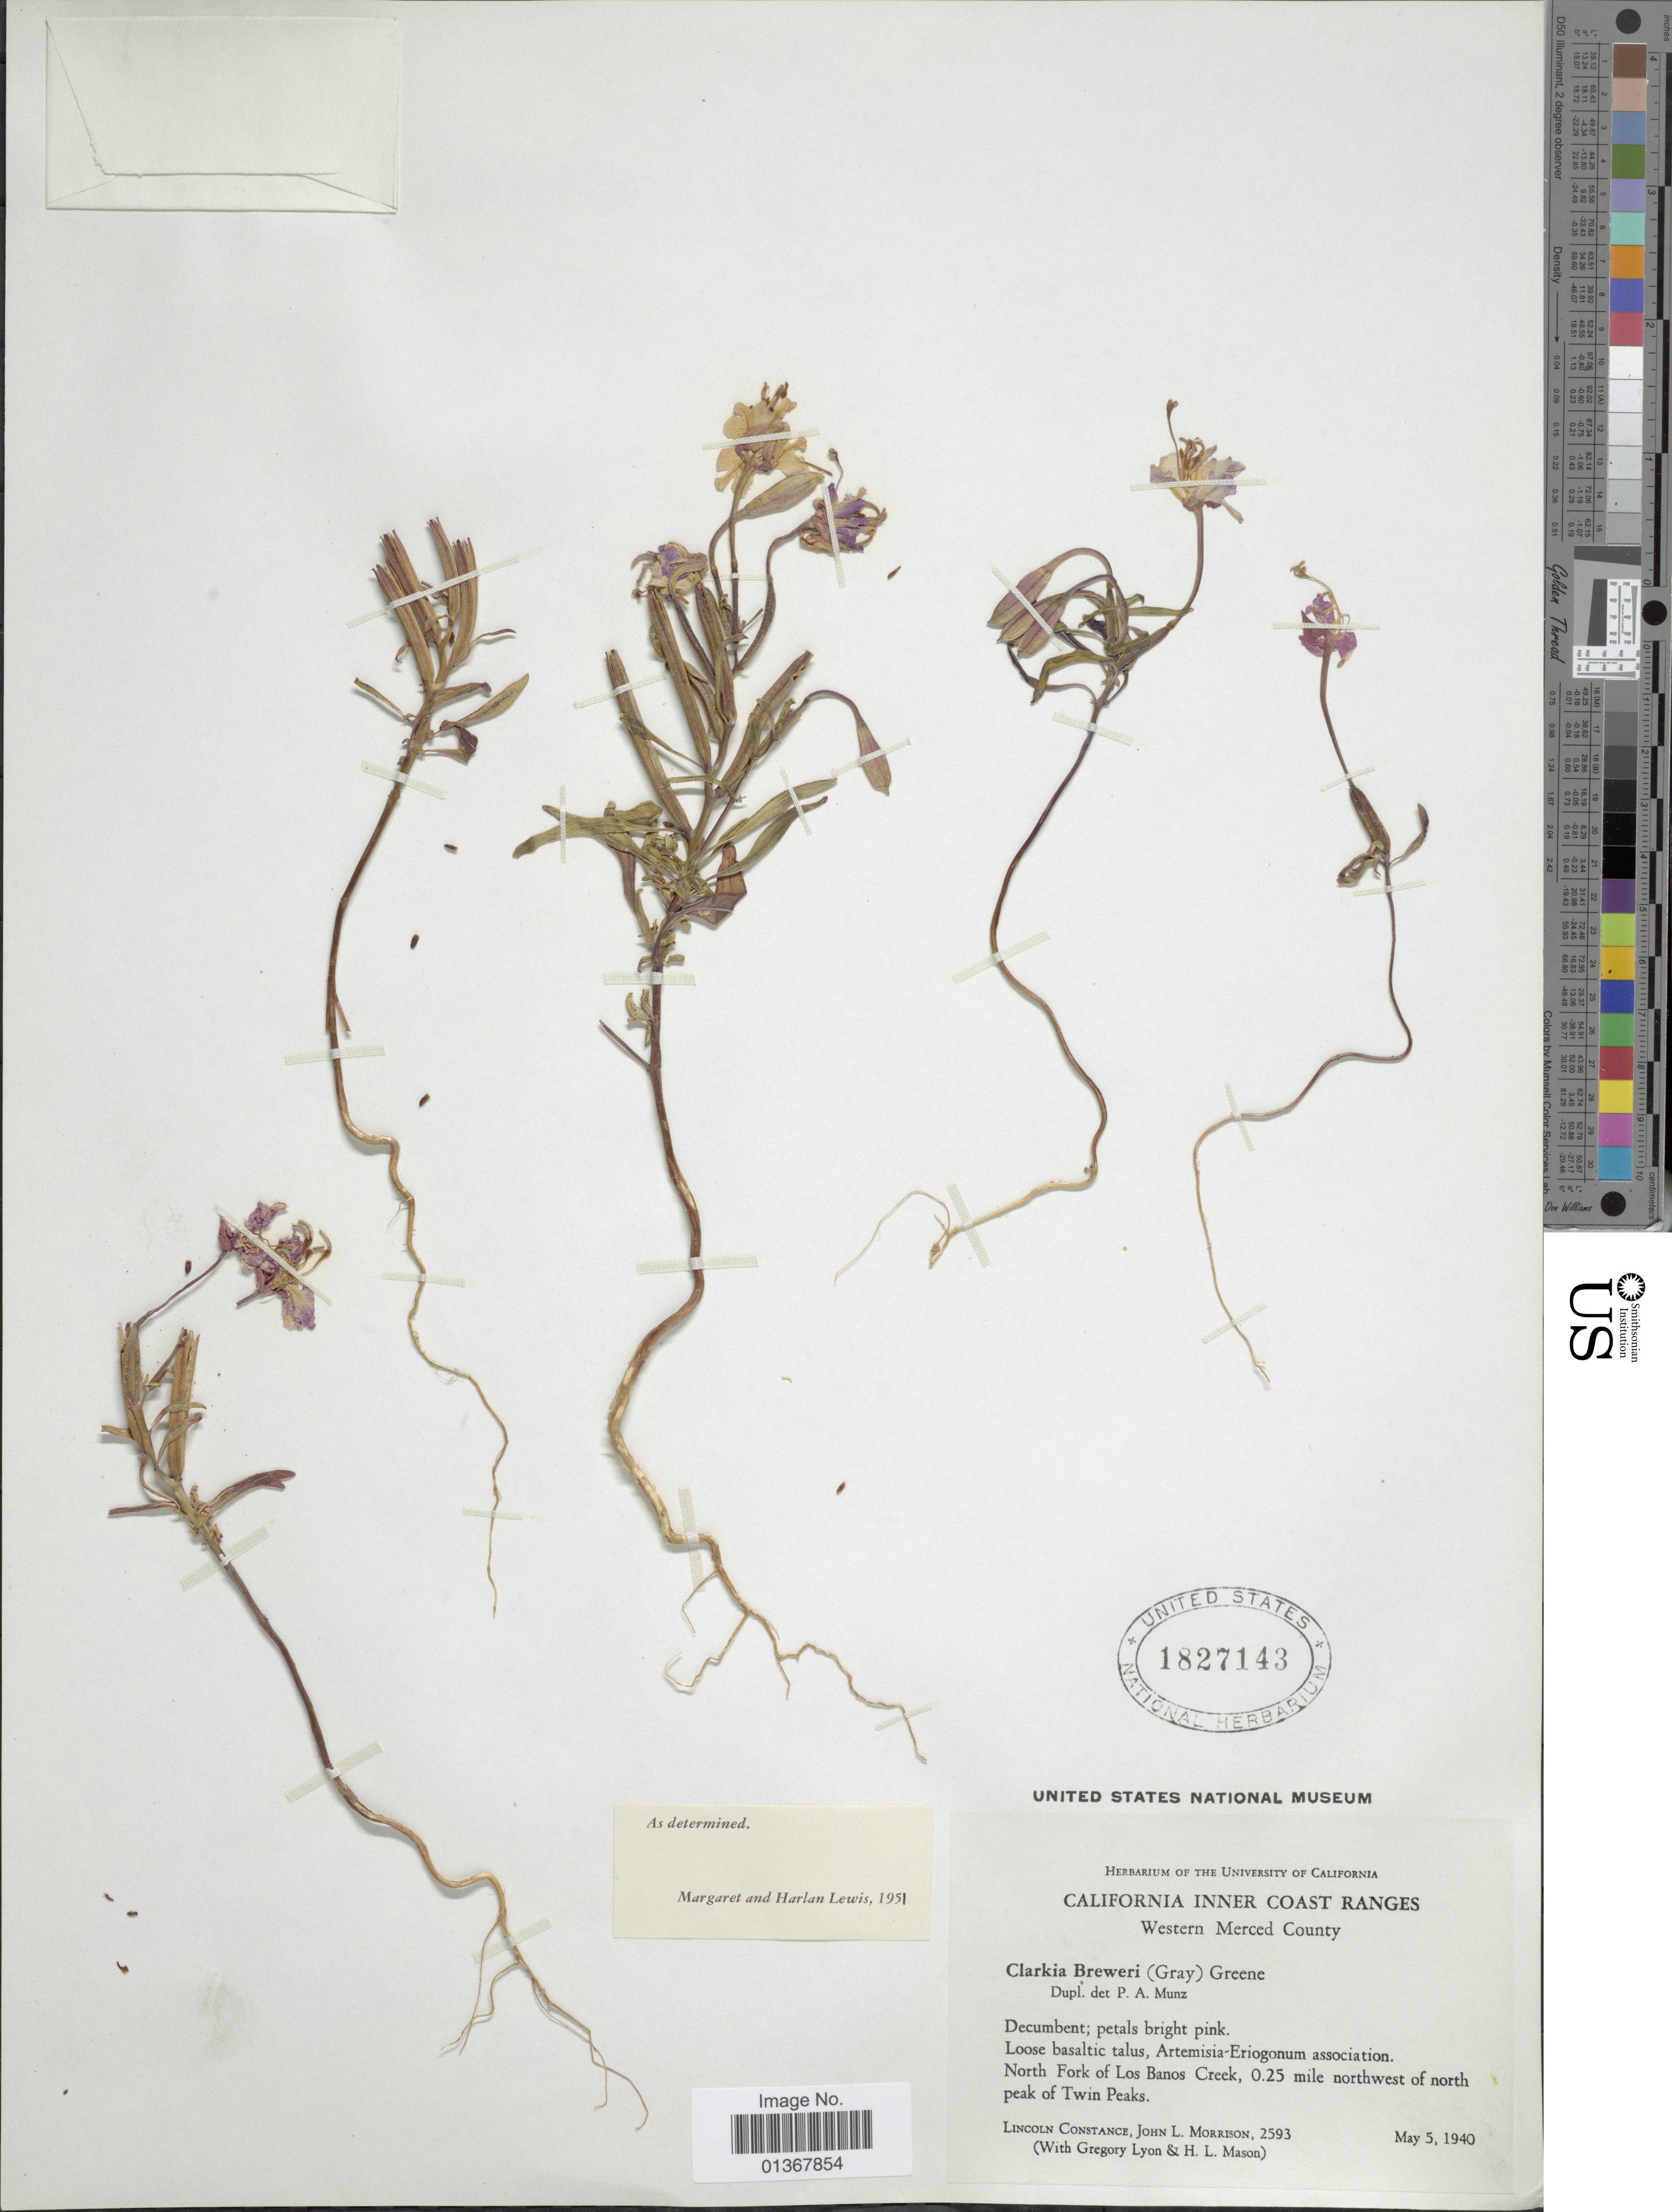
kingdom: Plantae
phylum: Tracheophyta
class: Magnoliopsida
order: Myrtales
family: Onagraceae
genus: Clarkia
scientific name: Clarkia breweri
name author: (A. Gray) Greene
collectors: L. Constance, J. Morrison, G. Lyon & H. L. Mason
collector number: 2593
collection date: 1940-05-05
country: United States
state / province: California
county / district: Merced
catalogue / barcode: US 1827143